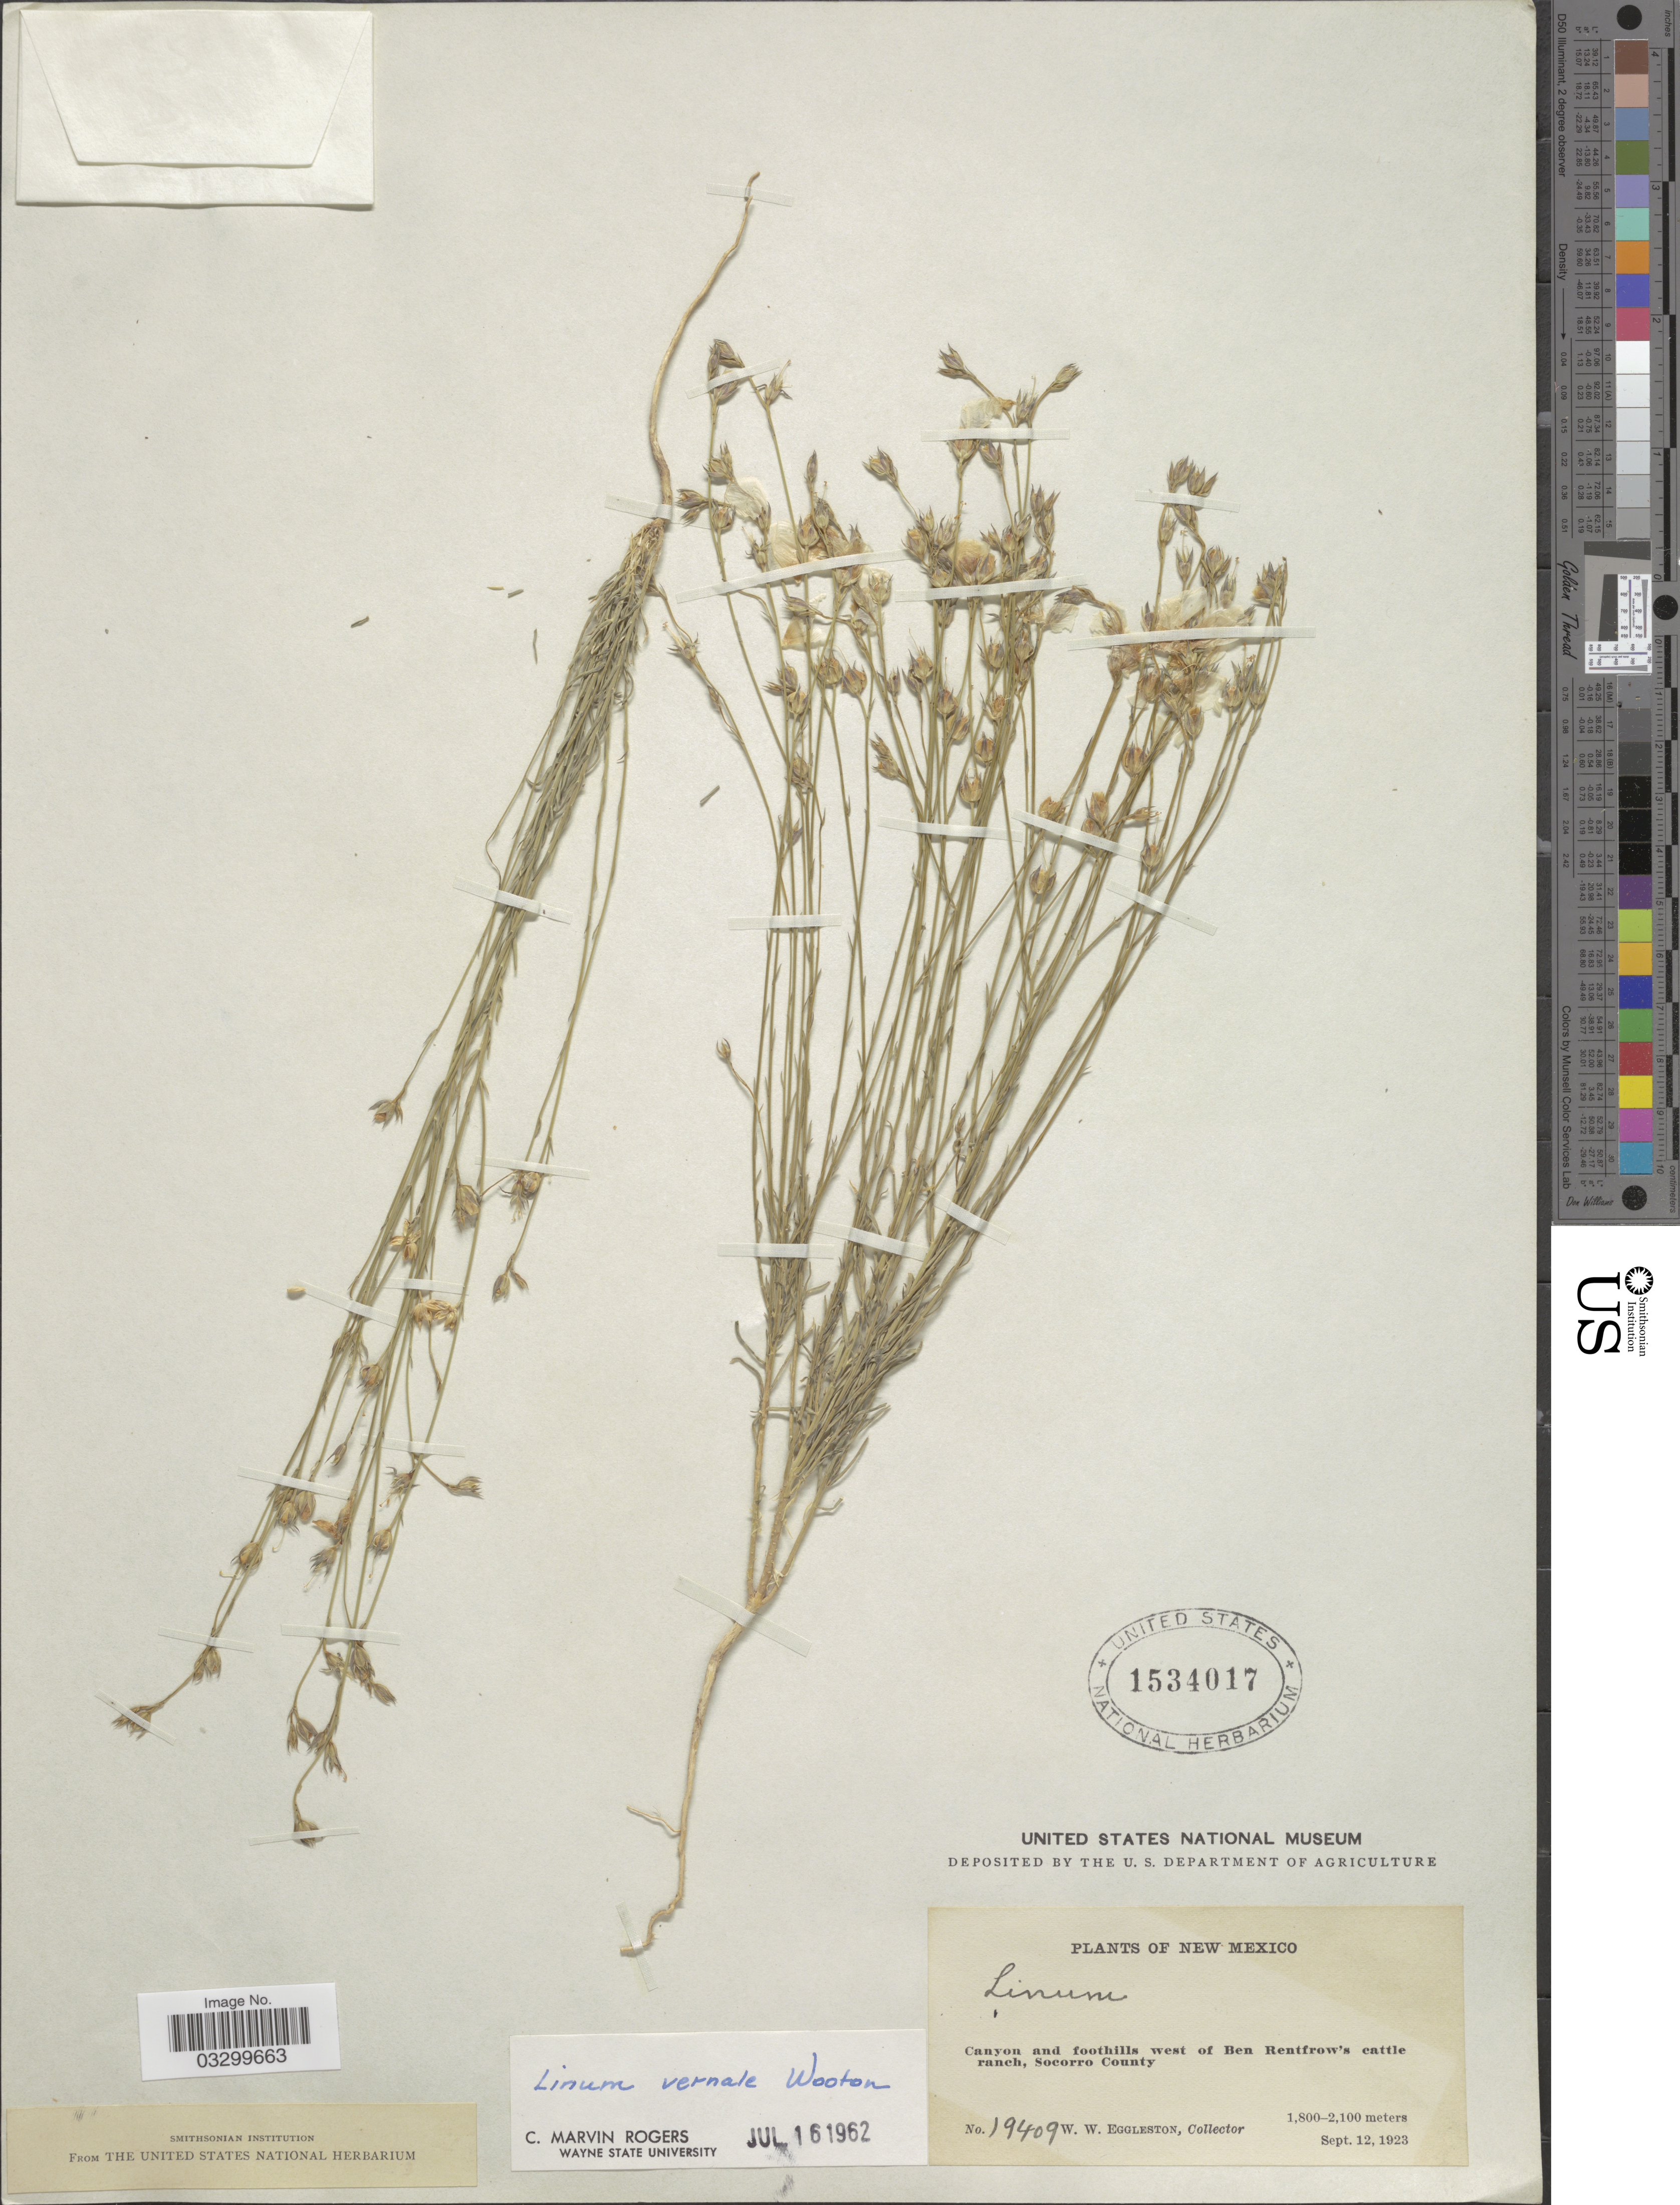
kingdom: Plantae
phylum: Tracheophyta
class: Magnoliopsida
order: Malpighiales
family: Linaceae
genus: Linum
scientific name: Linum vernale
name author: Wooton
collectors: W. W. Eggleston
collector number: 19409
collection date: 1923-09-12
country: United States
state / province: New Mexico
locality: Canyon and foothills west of Ben Rentfrow's cattle ranch, Socorro County.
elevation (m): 1800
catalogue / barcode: US 1534017